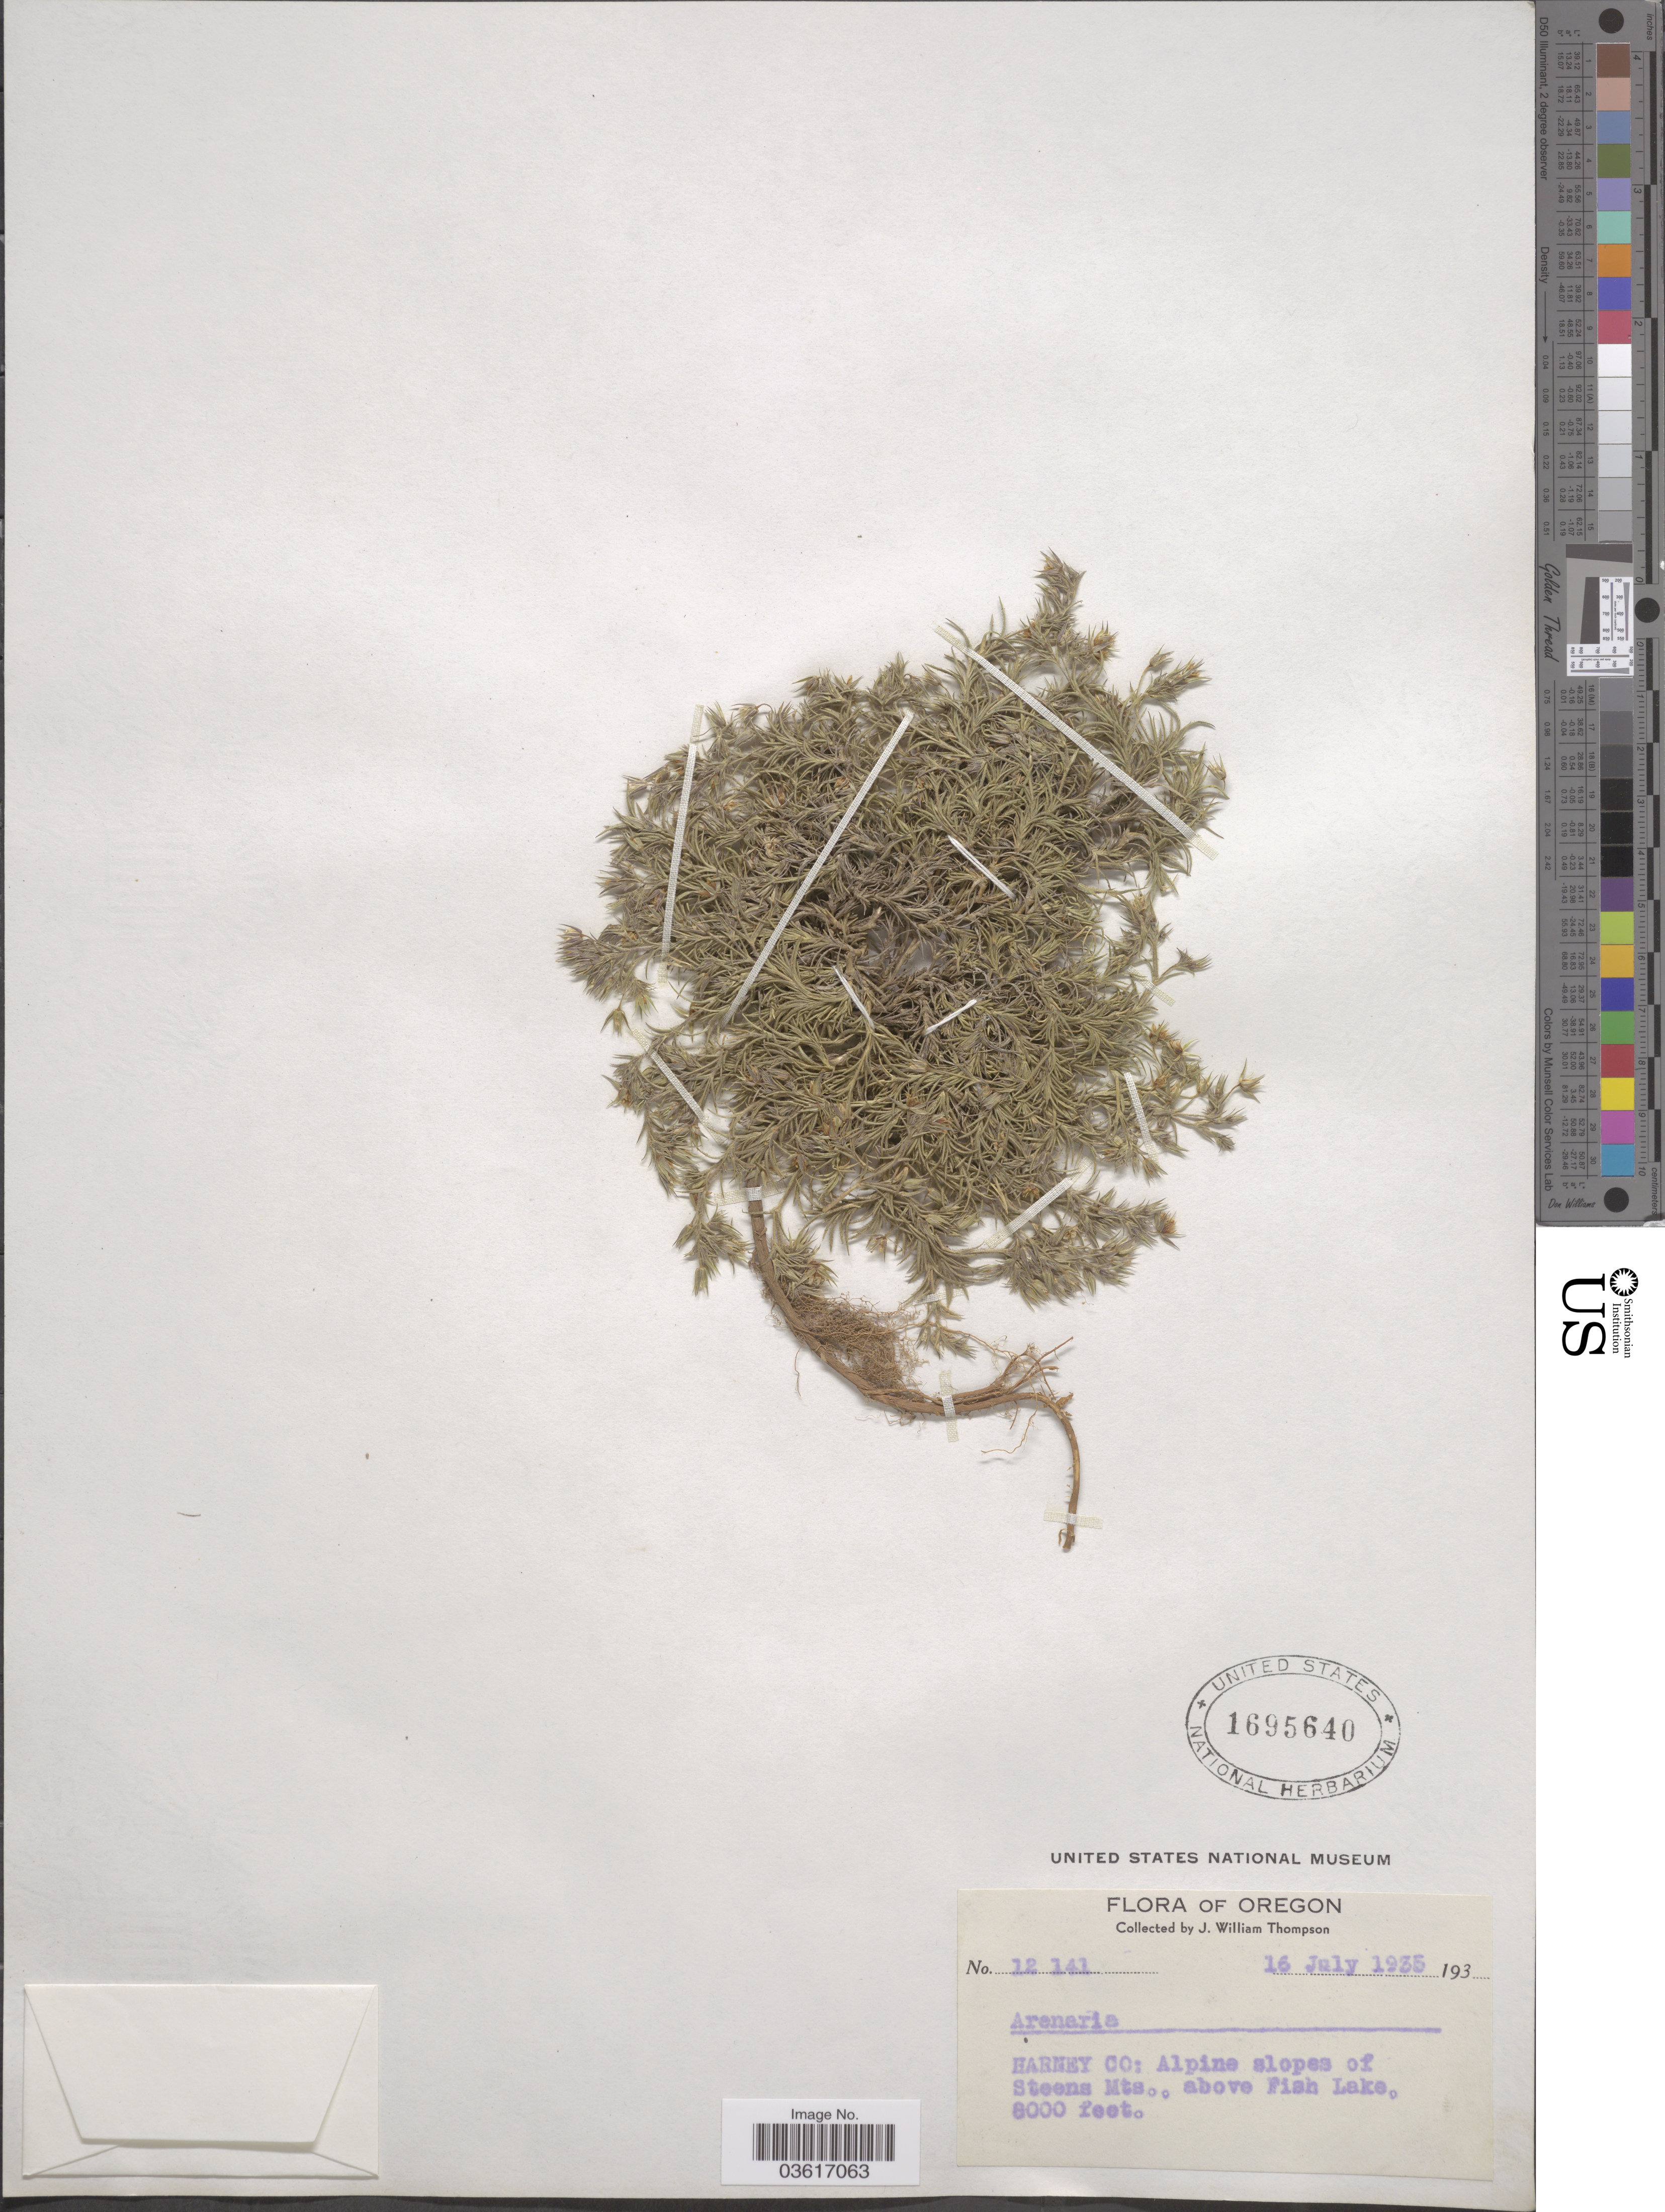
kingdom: Plantae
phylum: Tracheophyta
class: Magnoliopsida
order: Caryophyllales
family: Caryophyllaceae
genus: Minuartia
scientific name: Minuartia sp.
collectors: J. W. Thompson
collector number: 12141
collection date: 1935-07-16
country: United States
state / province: Oregon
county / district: Harney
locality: Harney Co: Alpine slopes of Steens Mts., above Fish Lake.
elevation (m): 2438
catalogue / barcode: US 1695640